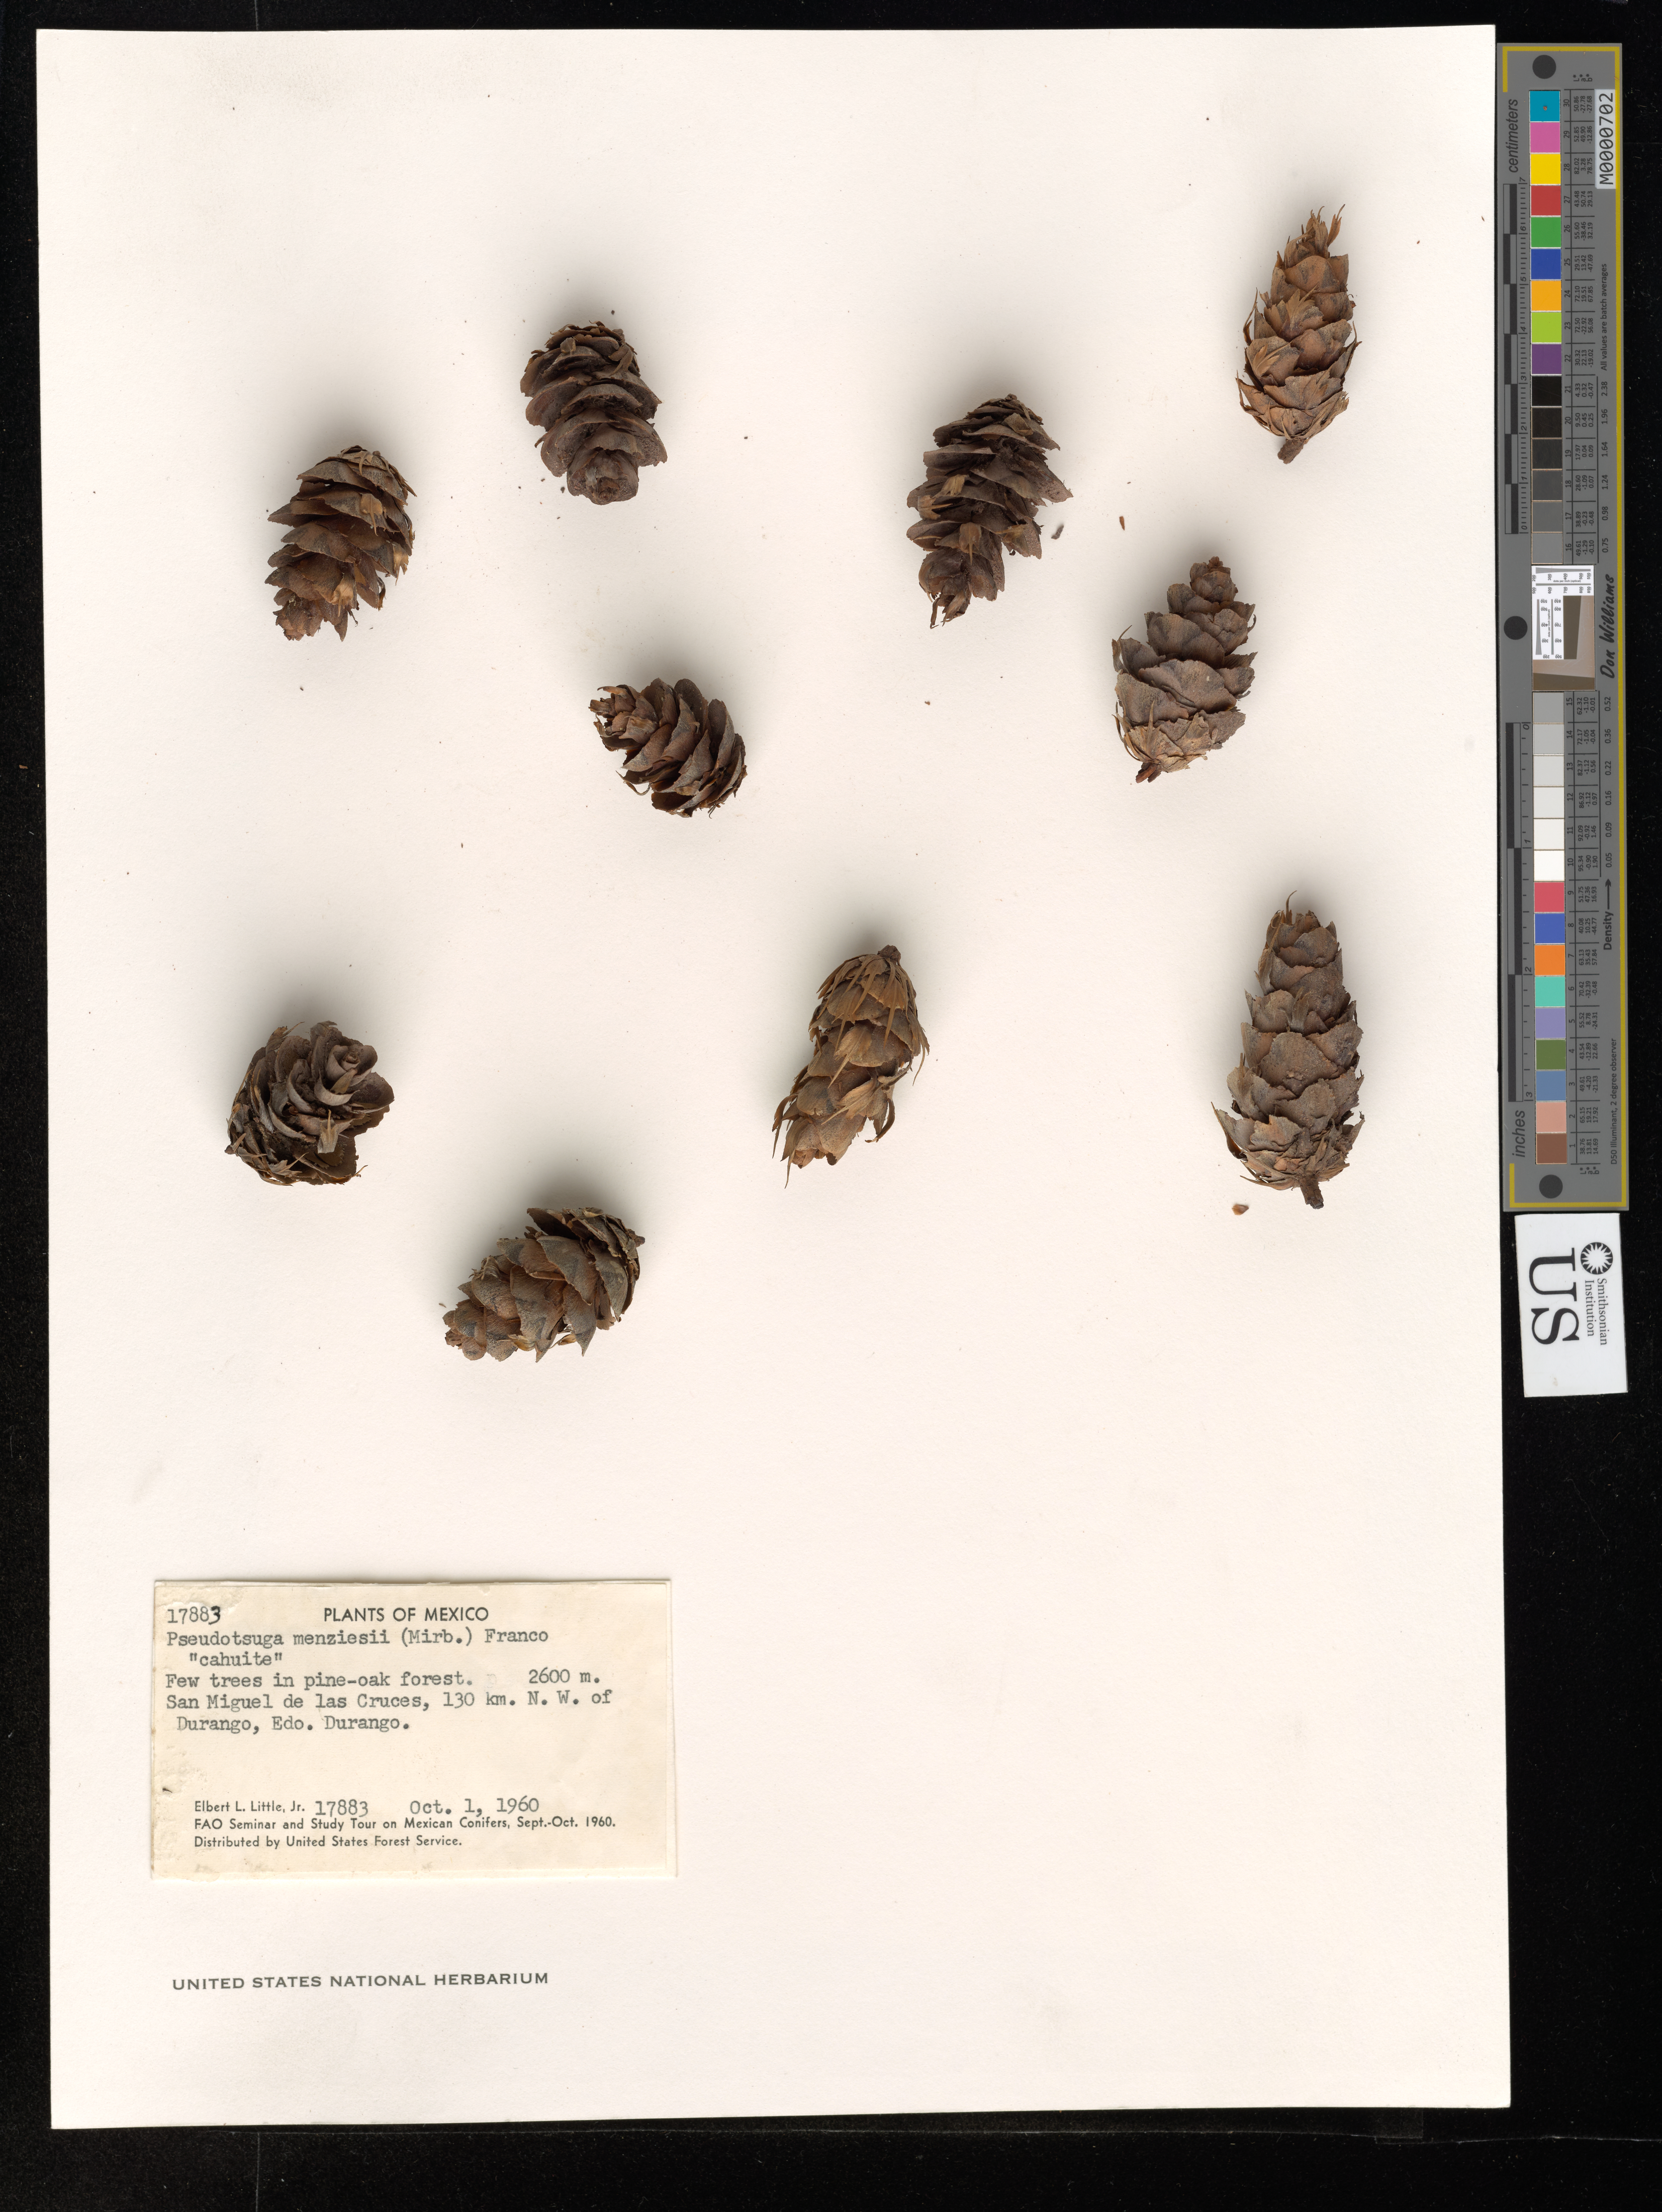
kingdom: Plantae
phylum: Tracheophyta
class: Pinopsida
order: Pinales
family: Pinaceae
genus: Pseudotsuga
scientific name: Pseudotsuga taxifolia var. glauca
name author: Sudw.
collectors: E. L. Little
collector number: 17883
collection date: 1960-10-01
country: Mexico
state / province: Durango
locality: San Miguel de las Cruces, 130 km. N.W. of Durango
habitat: Pine-oak forest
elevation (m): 2600